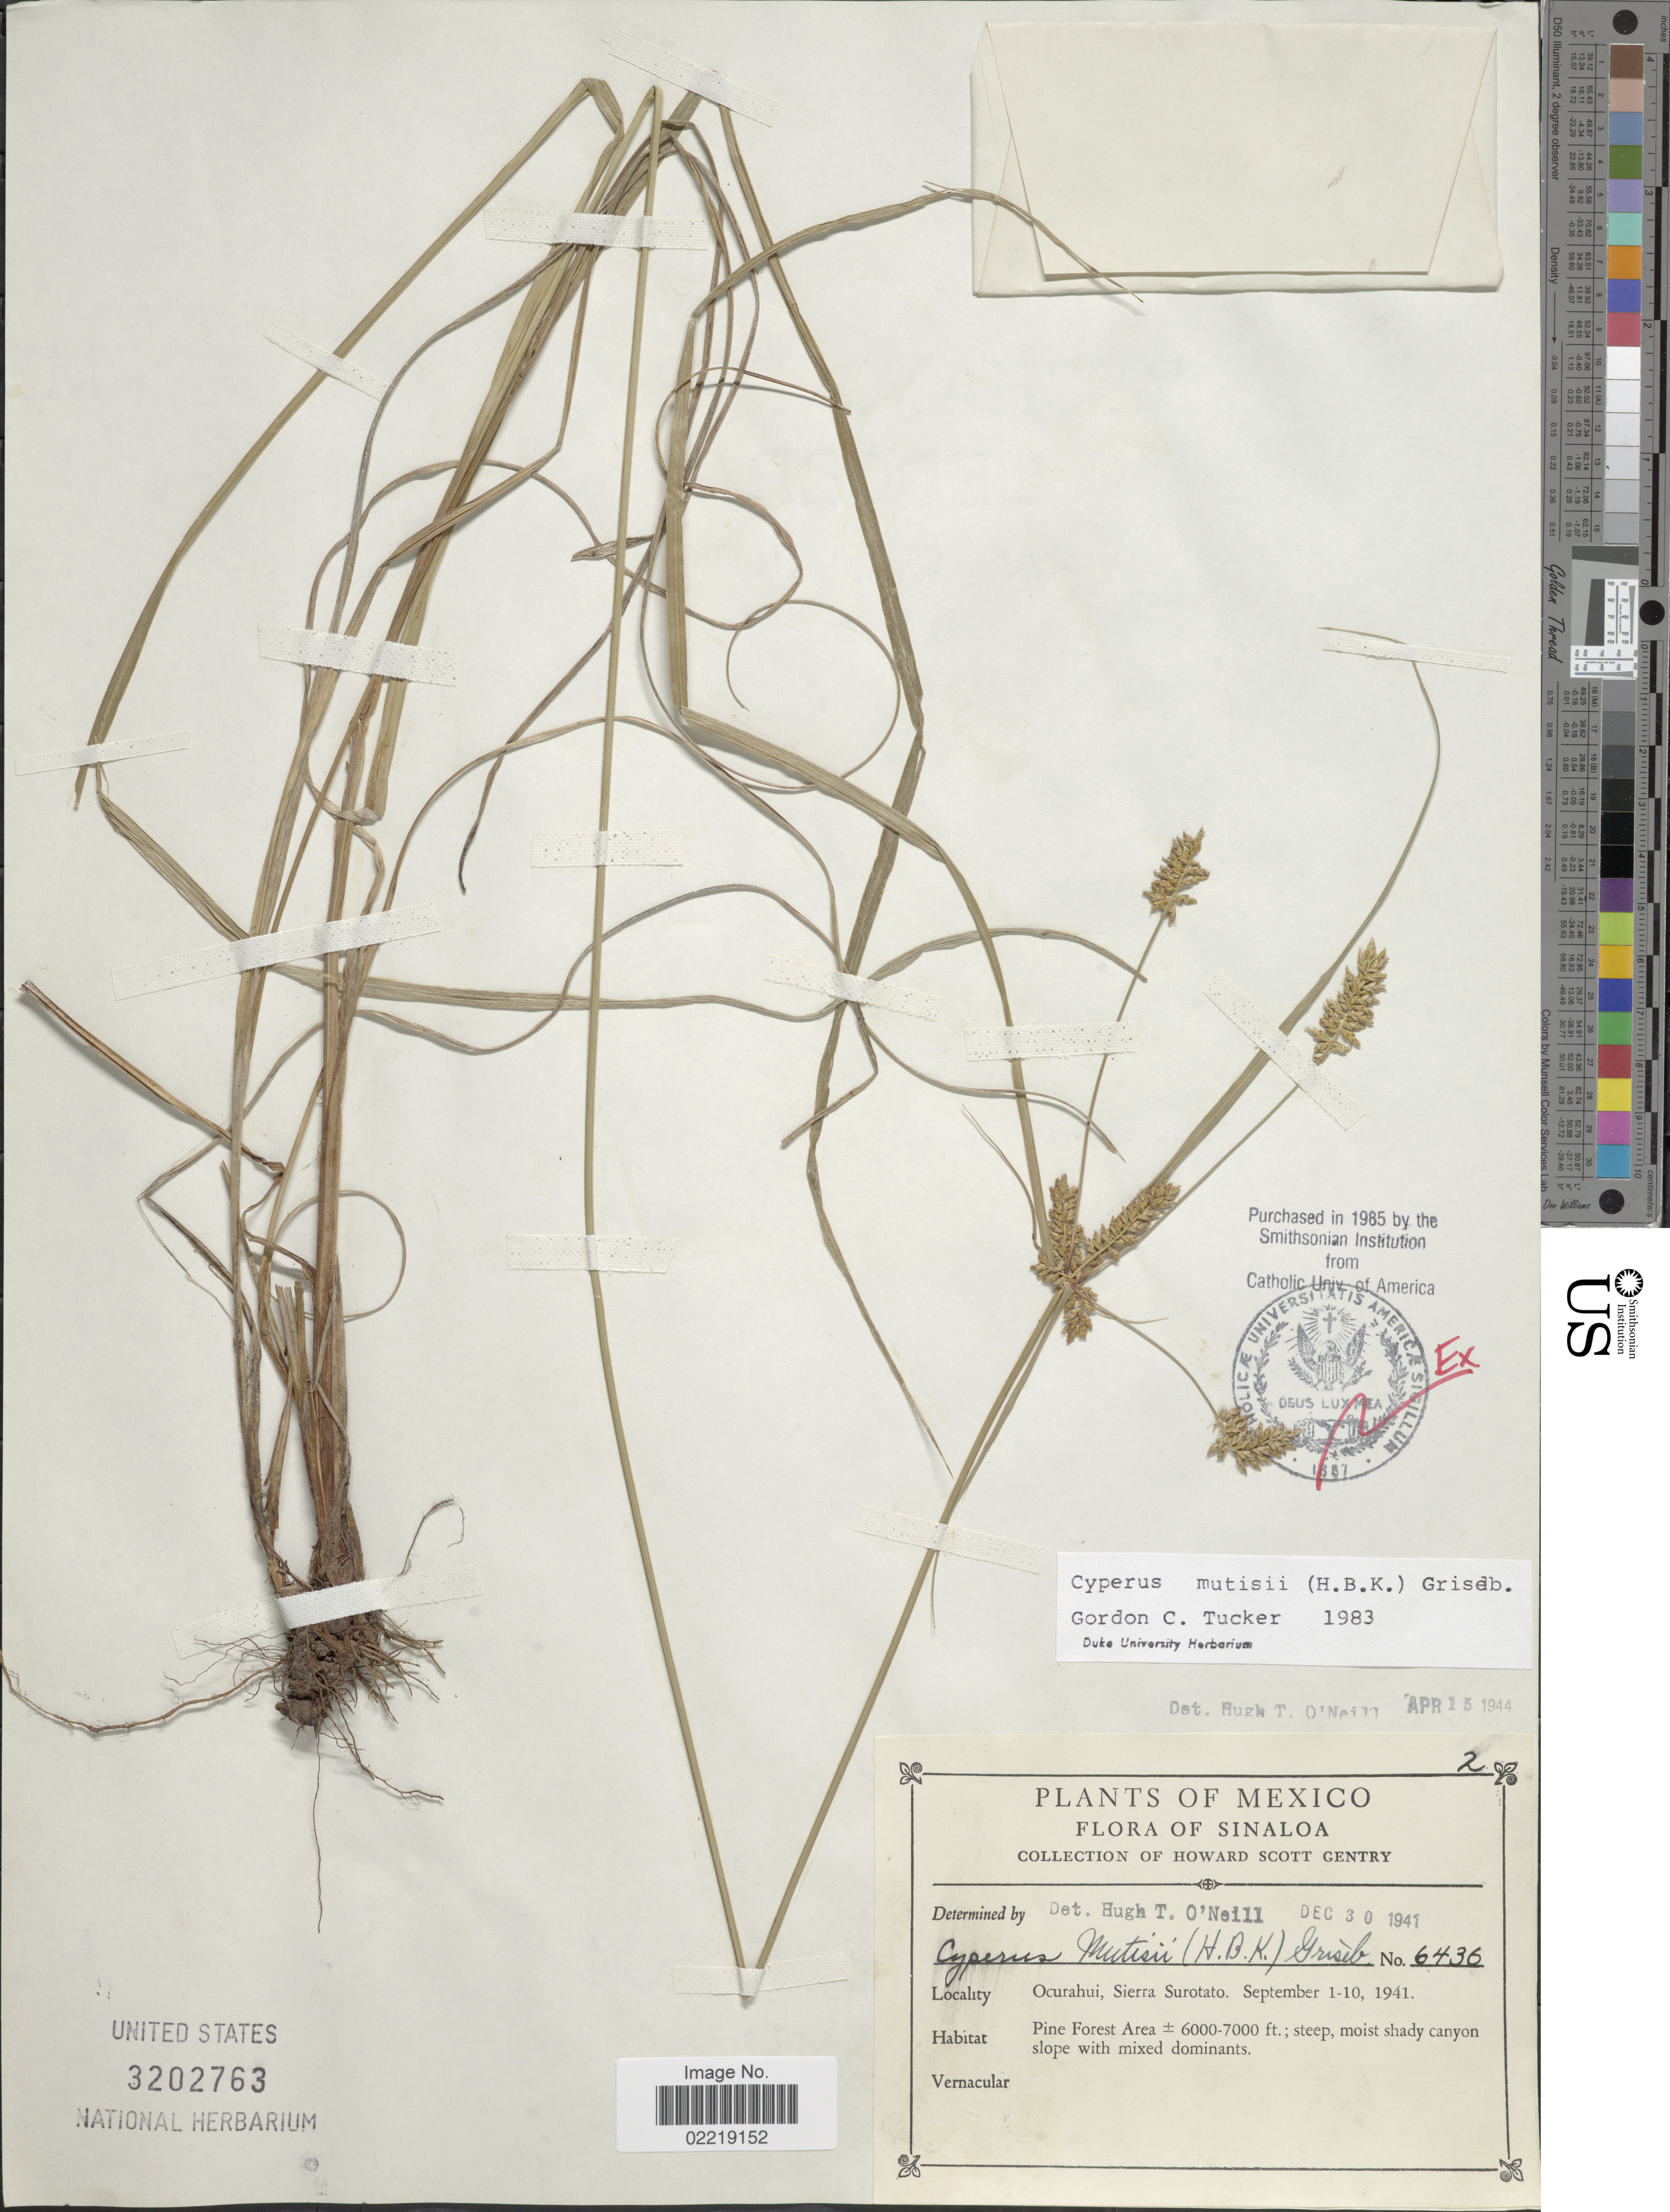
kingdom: Plantae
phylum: Tracheophyta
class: Liliopsida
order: Poales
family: Cyperaceae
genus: Cyperus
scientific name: Cyperus mutisii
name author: (Kunth) Andersson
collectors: H. S. Gentry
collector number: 6436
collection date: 1941-09-01/1941-09-10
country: Mexico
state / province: Sinaloa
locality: Ocurahui, Sierra Surotato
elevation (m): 1829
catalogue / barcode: US 3202763